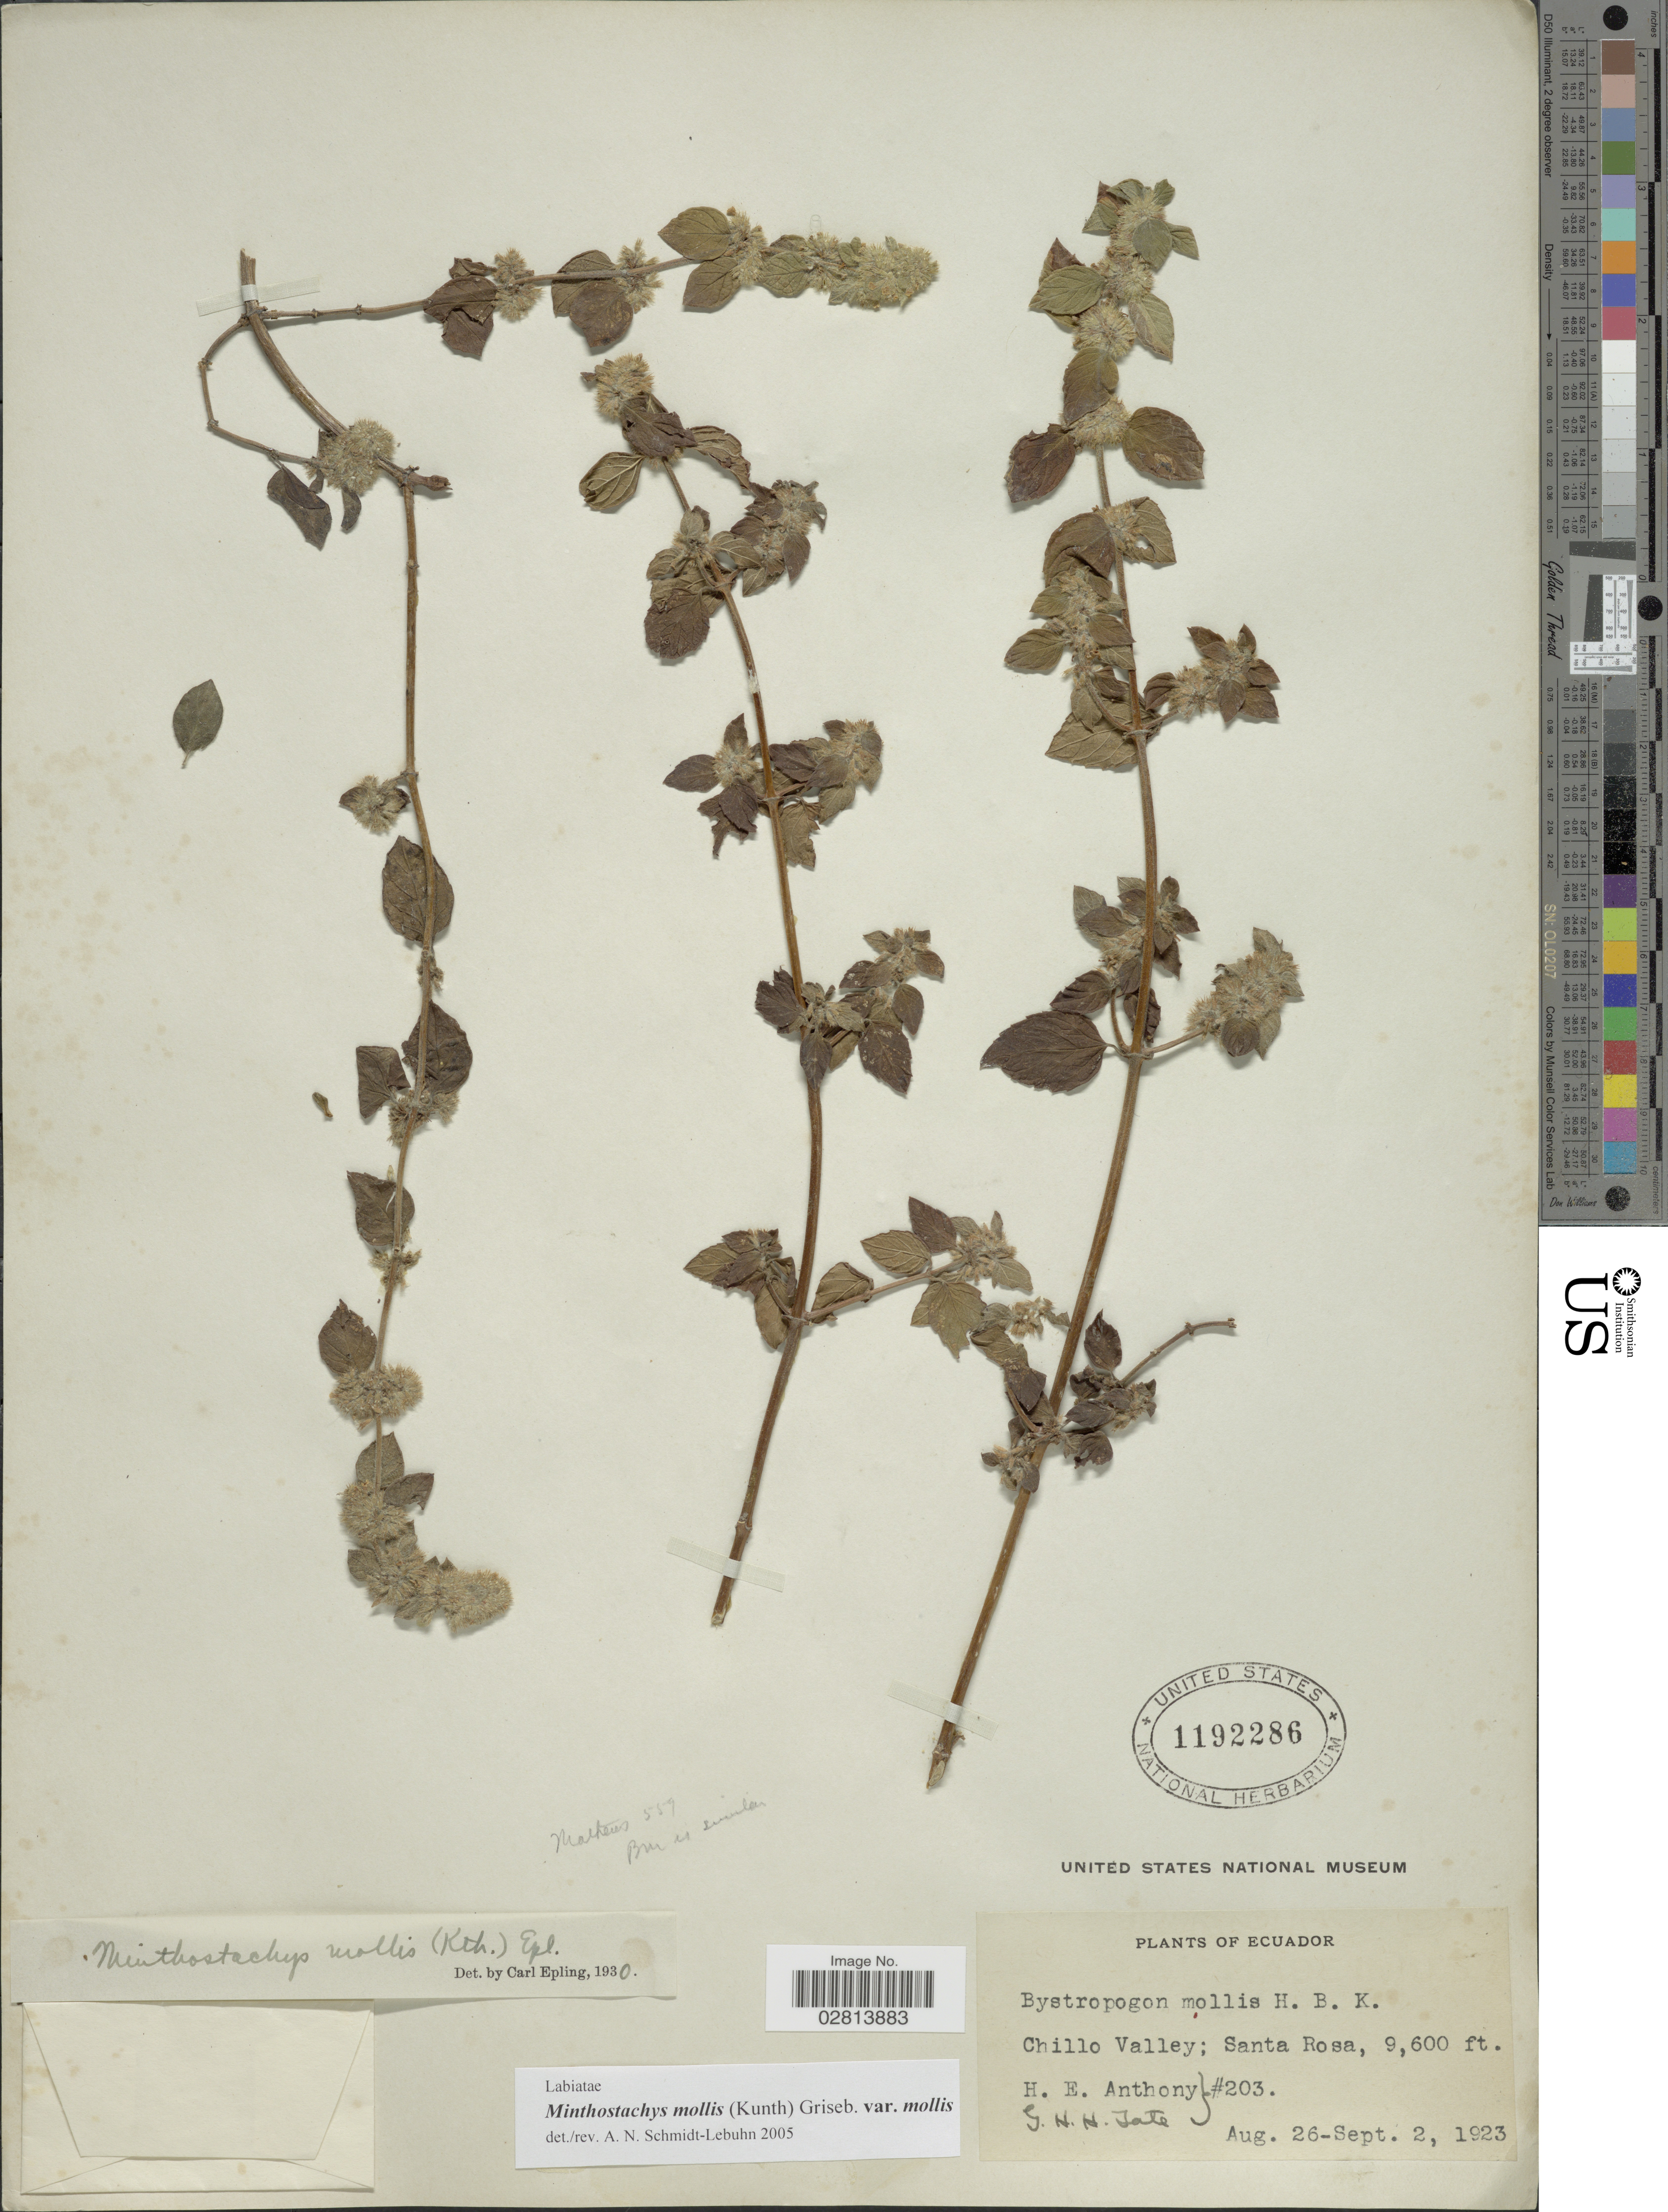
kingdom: Plantae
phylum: Tracheophyta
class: Magnoliopsida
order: Lamiales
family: Lamiaceae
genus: Minthostachys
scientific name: Minthostachys mollis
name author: (Kunth) Griseb.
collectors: H. E. Anthony & G. Tate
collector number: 203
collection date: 1923-08-26/1923-09-02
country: Ecuador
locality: Chillo Valley; Santa Rosa.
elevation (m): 2926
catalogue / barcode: US 1192286